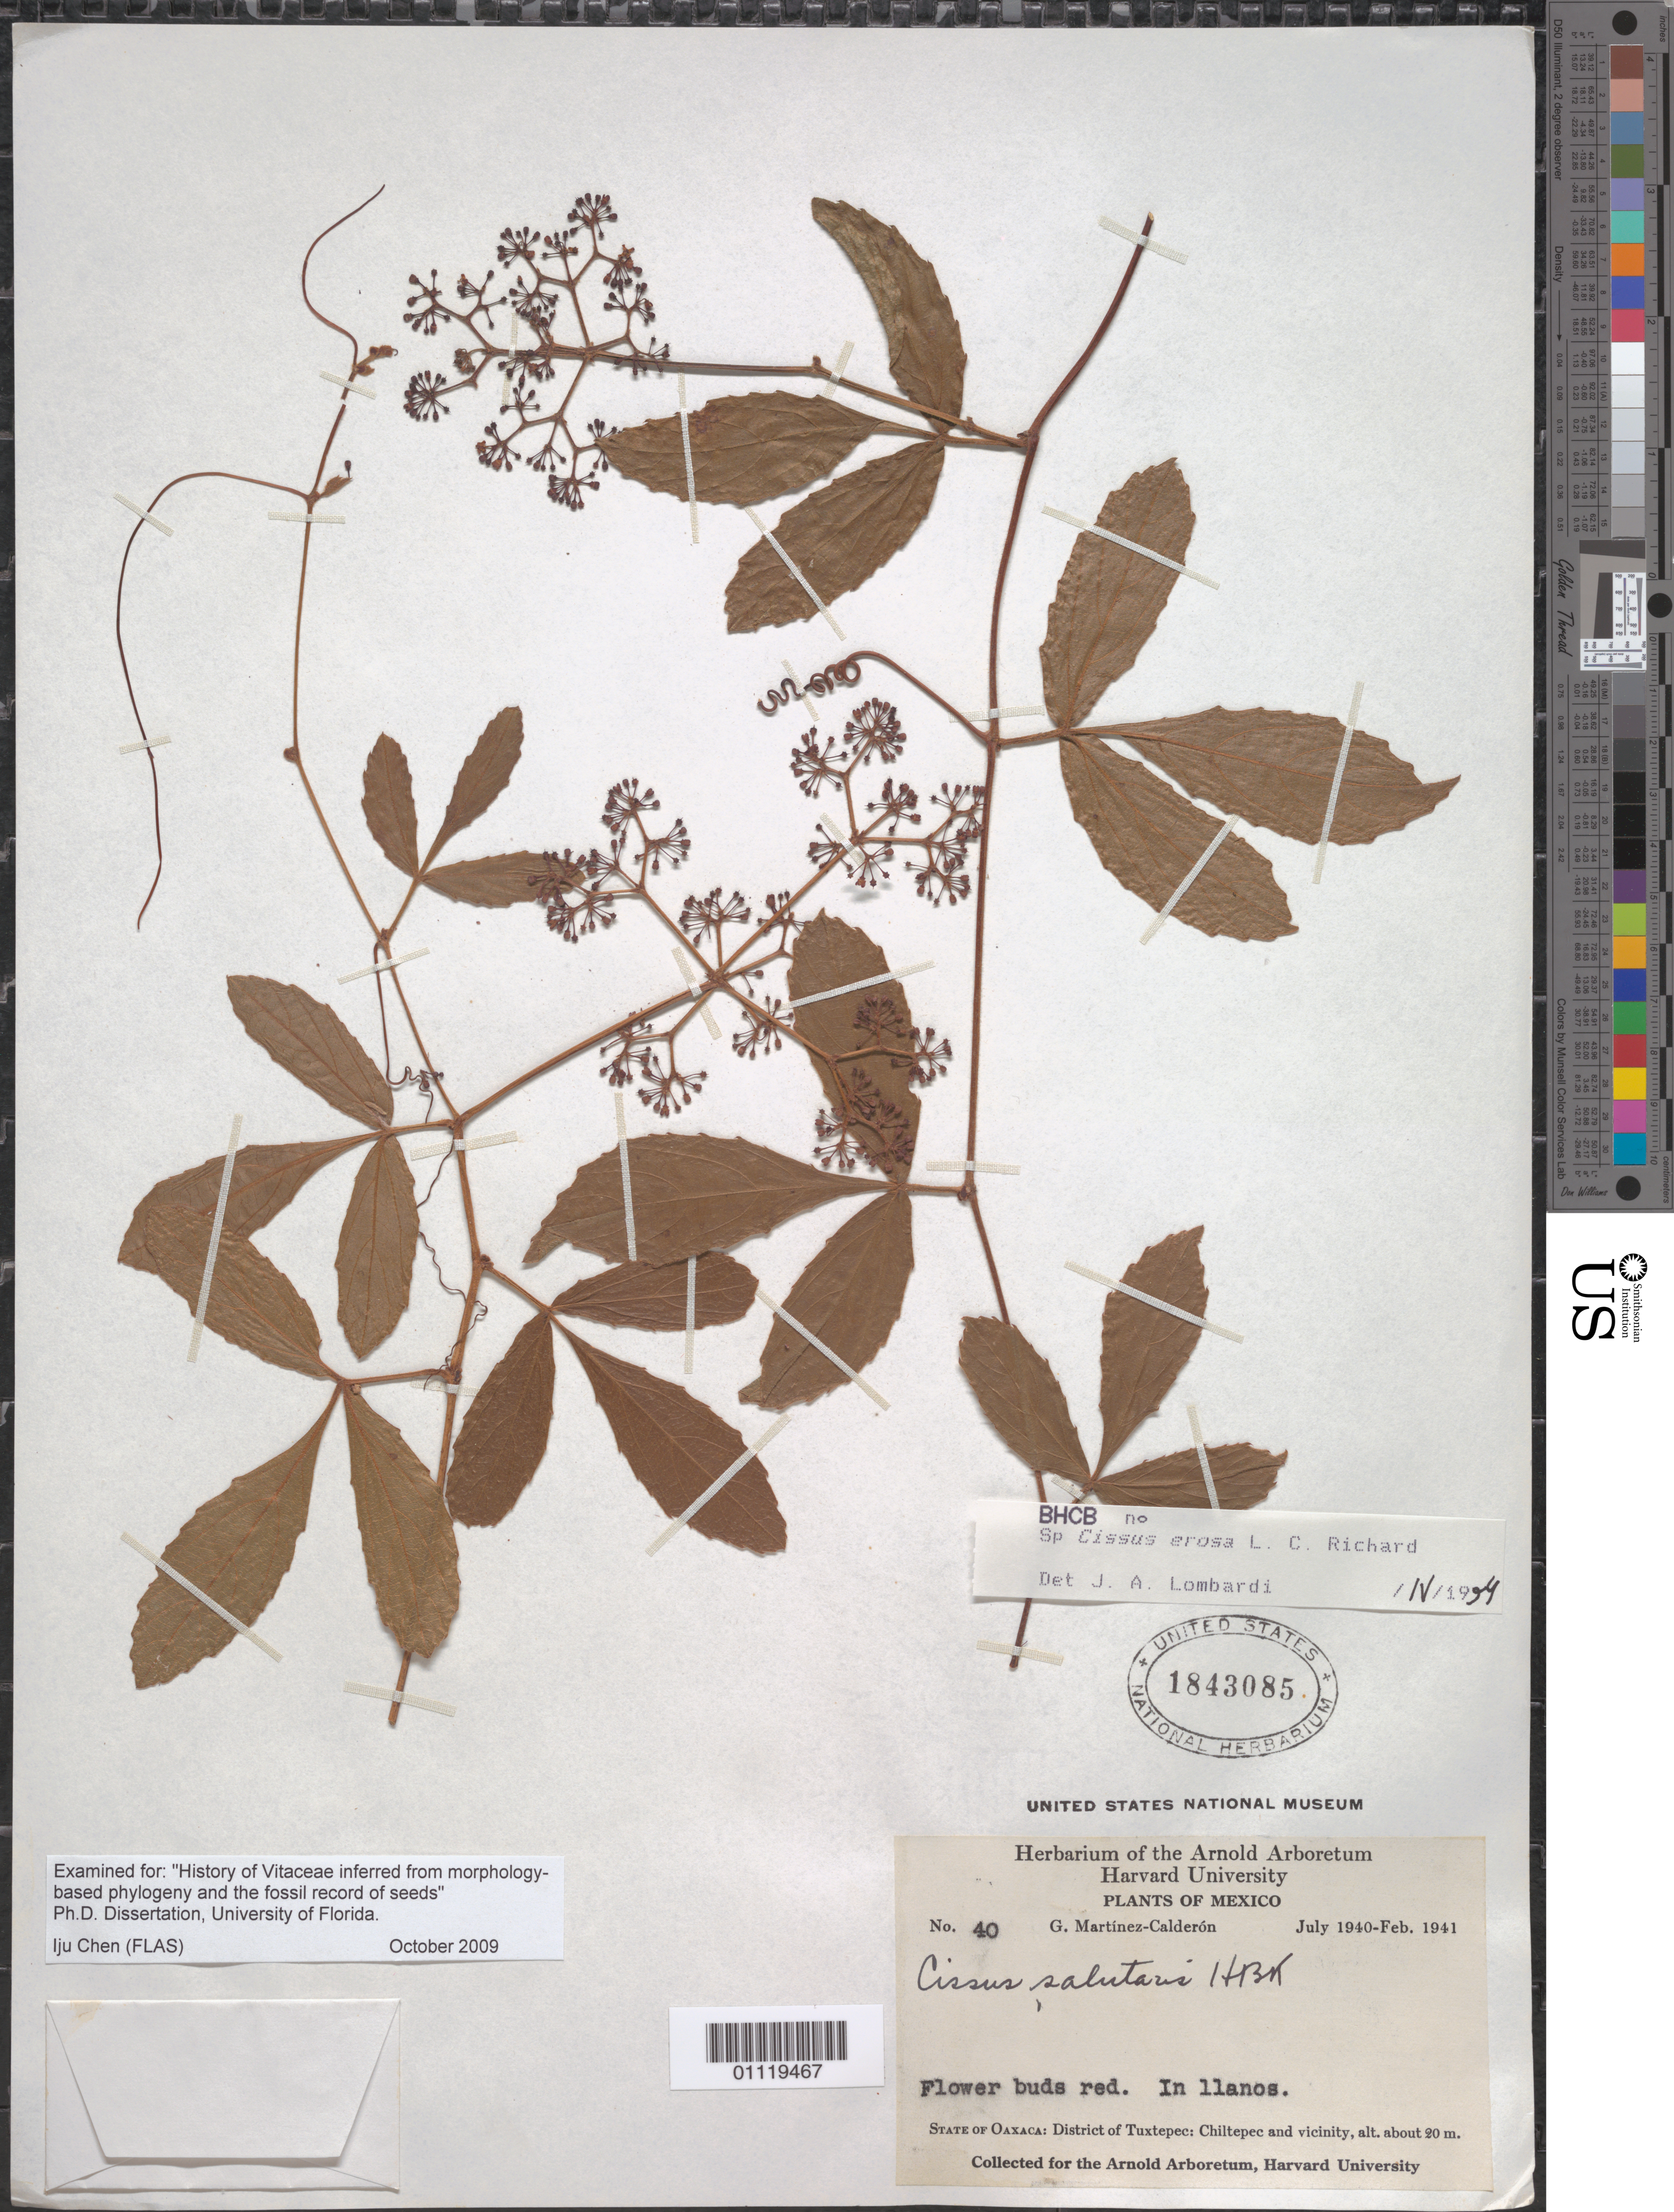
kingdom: Plantae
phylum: Tracheophyta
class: Magnoliopsida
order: Vitales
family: Vitaceae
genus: Cissus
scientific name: Cissus erosa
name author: Rich.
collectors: G. Martínez Calderón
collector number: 40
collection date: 1940-07/1941-02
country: Mexico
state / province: Oaxaca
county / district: Tuxtepec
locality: Chiltepec and vicinity.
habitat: In llanos.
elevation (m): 20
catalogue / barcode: US 1843085